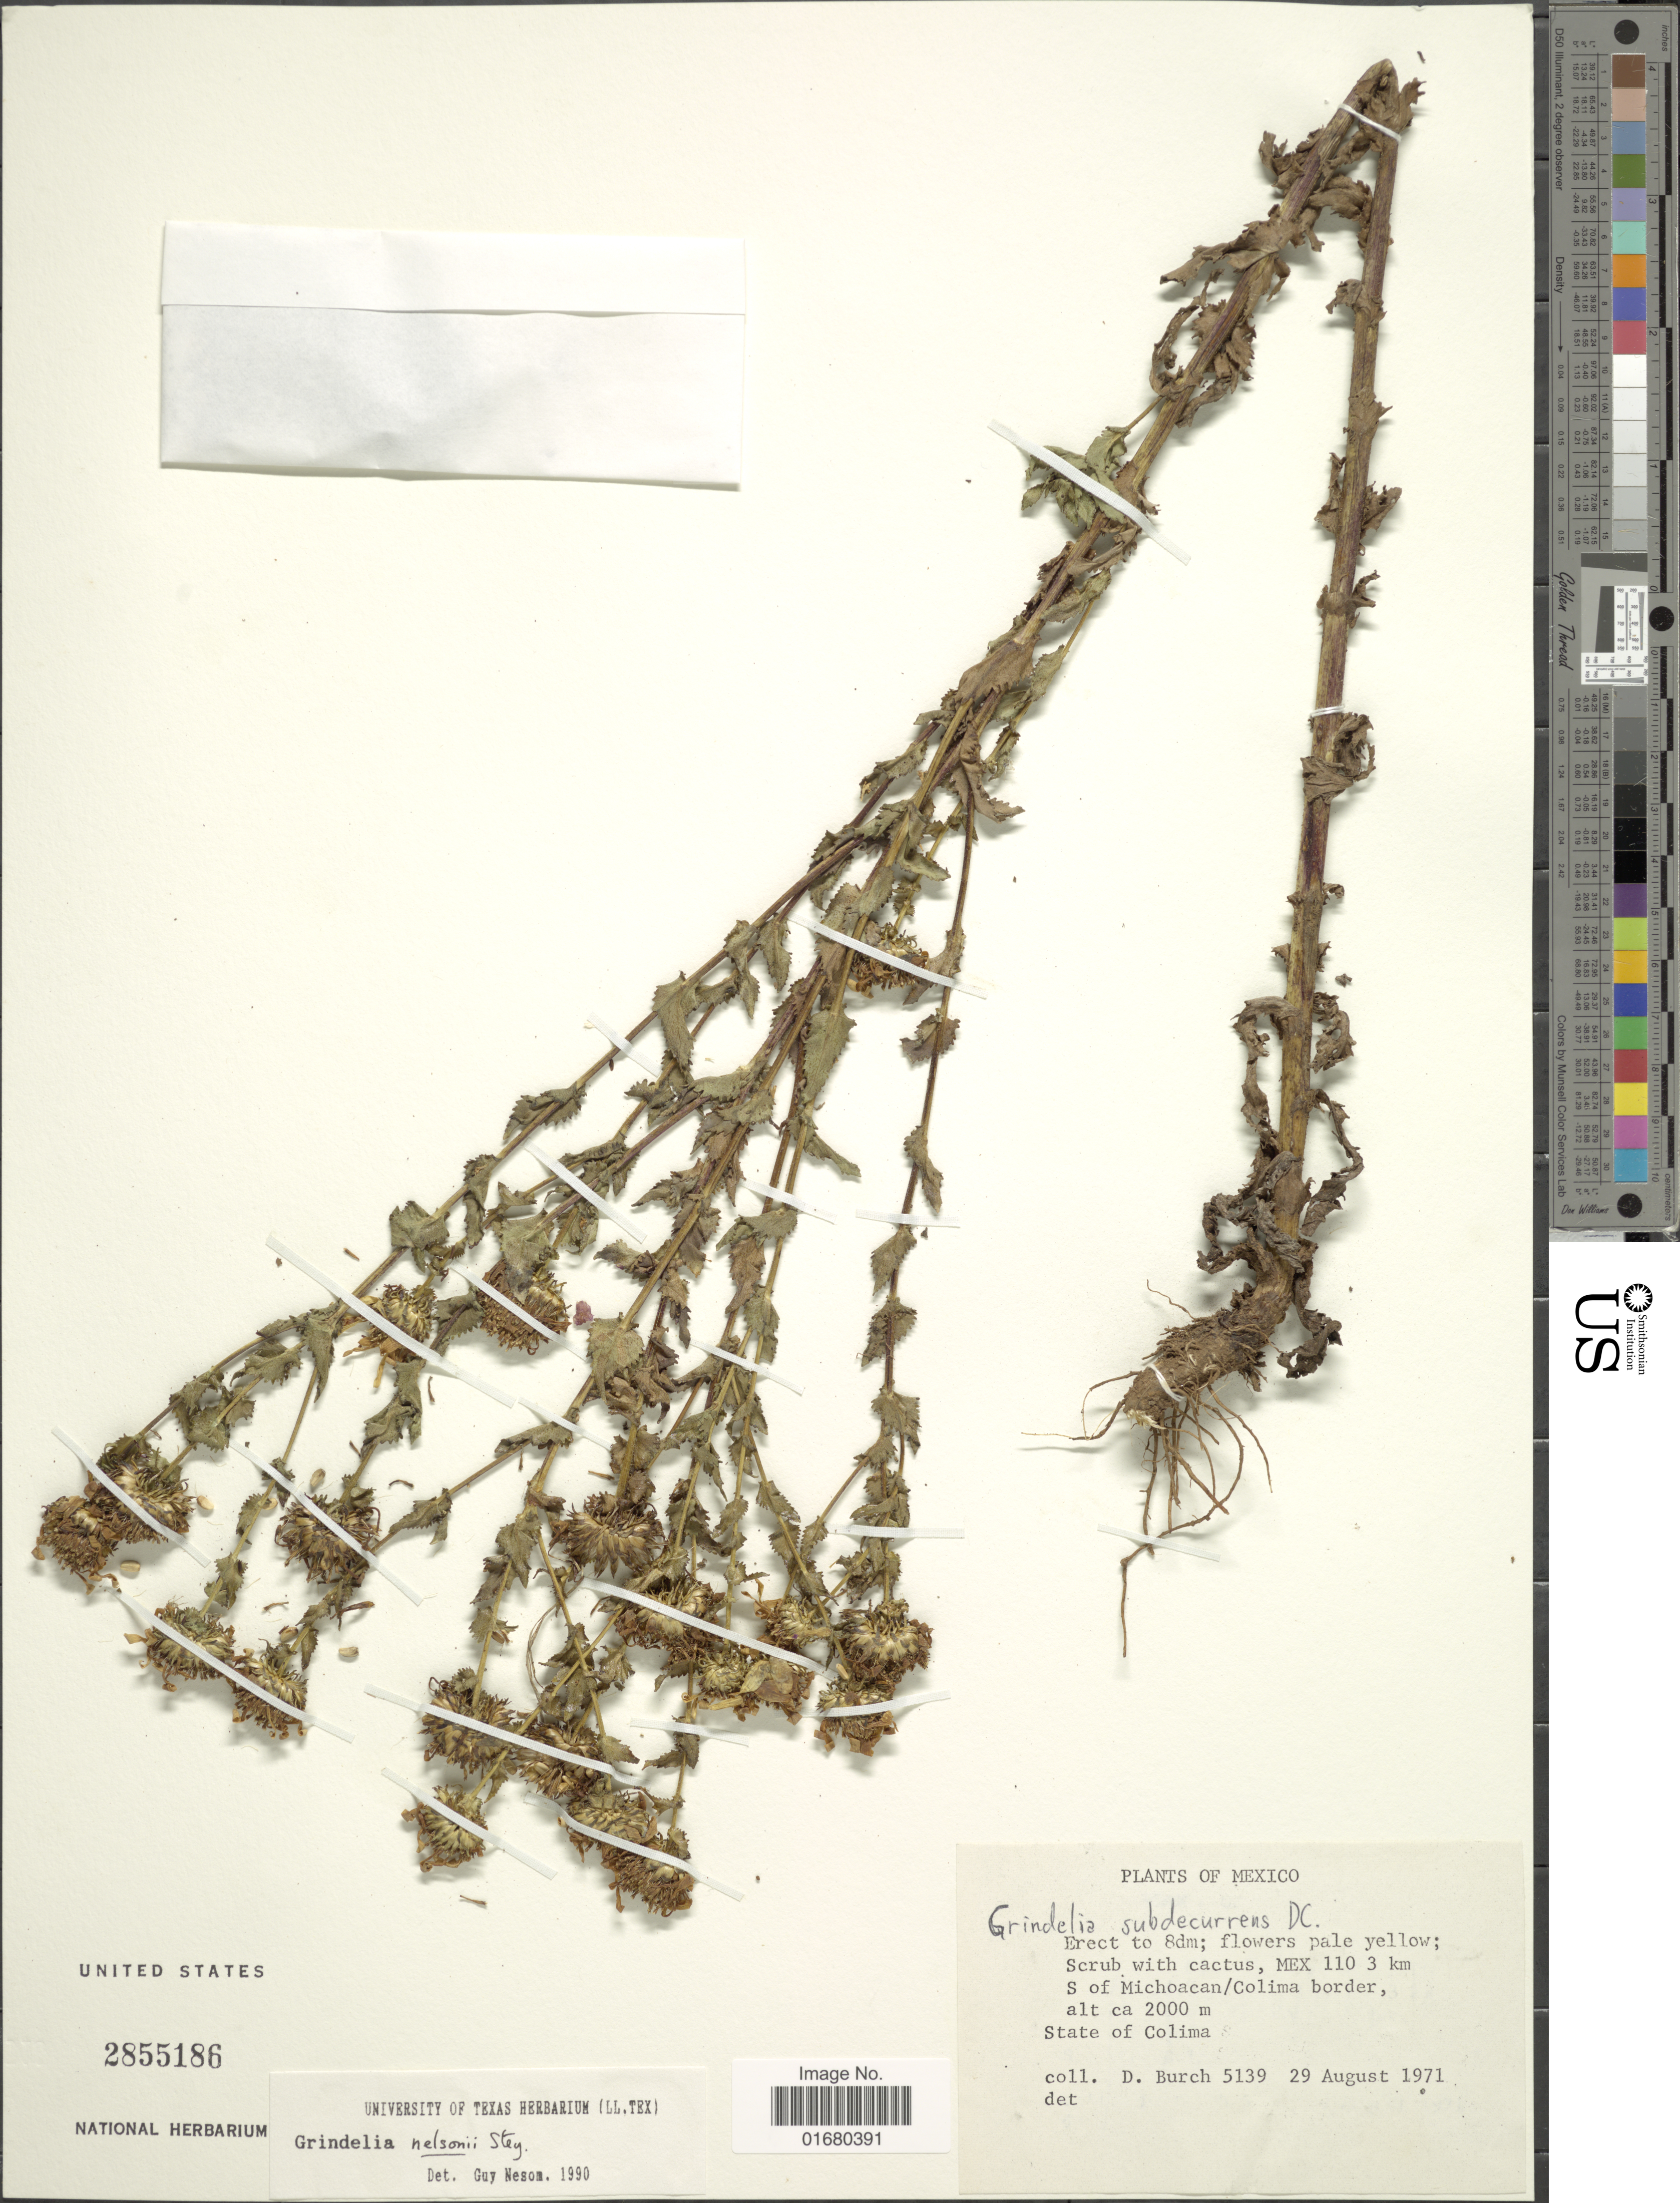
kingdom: Plantae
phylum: Tracheophyta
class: Magnoliopsida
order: Asterales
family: Asteraceae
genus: Grindelia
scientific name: Grindelia nelsonii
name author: Steyerm.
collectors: D. Burch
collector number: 5139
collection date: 1971-08-29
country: Mexico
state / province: Colima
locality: MEX 110 3 km S of Michoacan/Colima border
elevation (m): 2000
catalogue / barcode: US 2855186